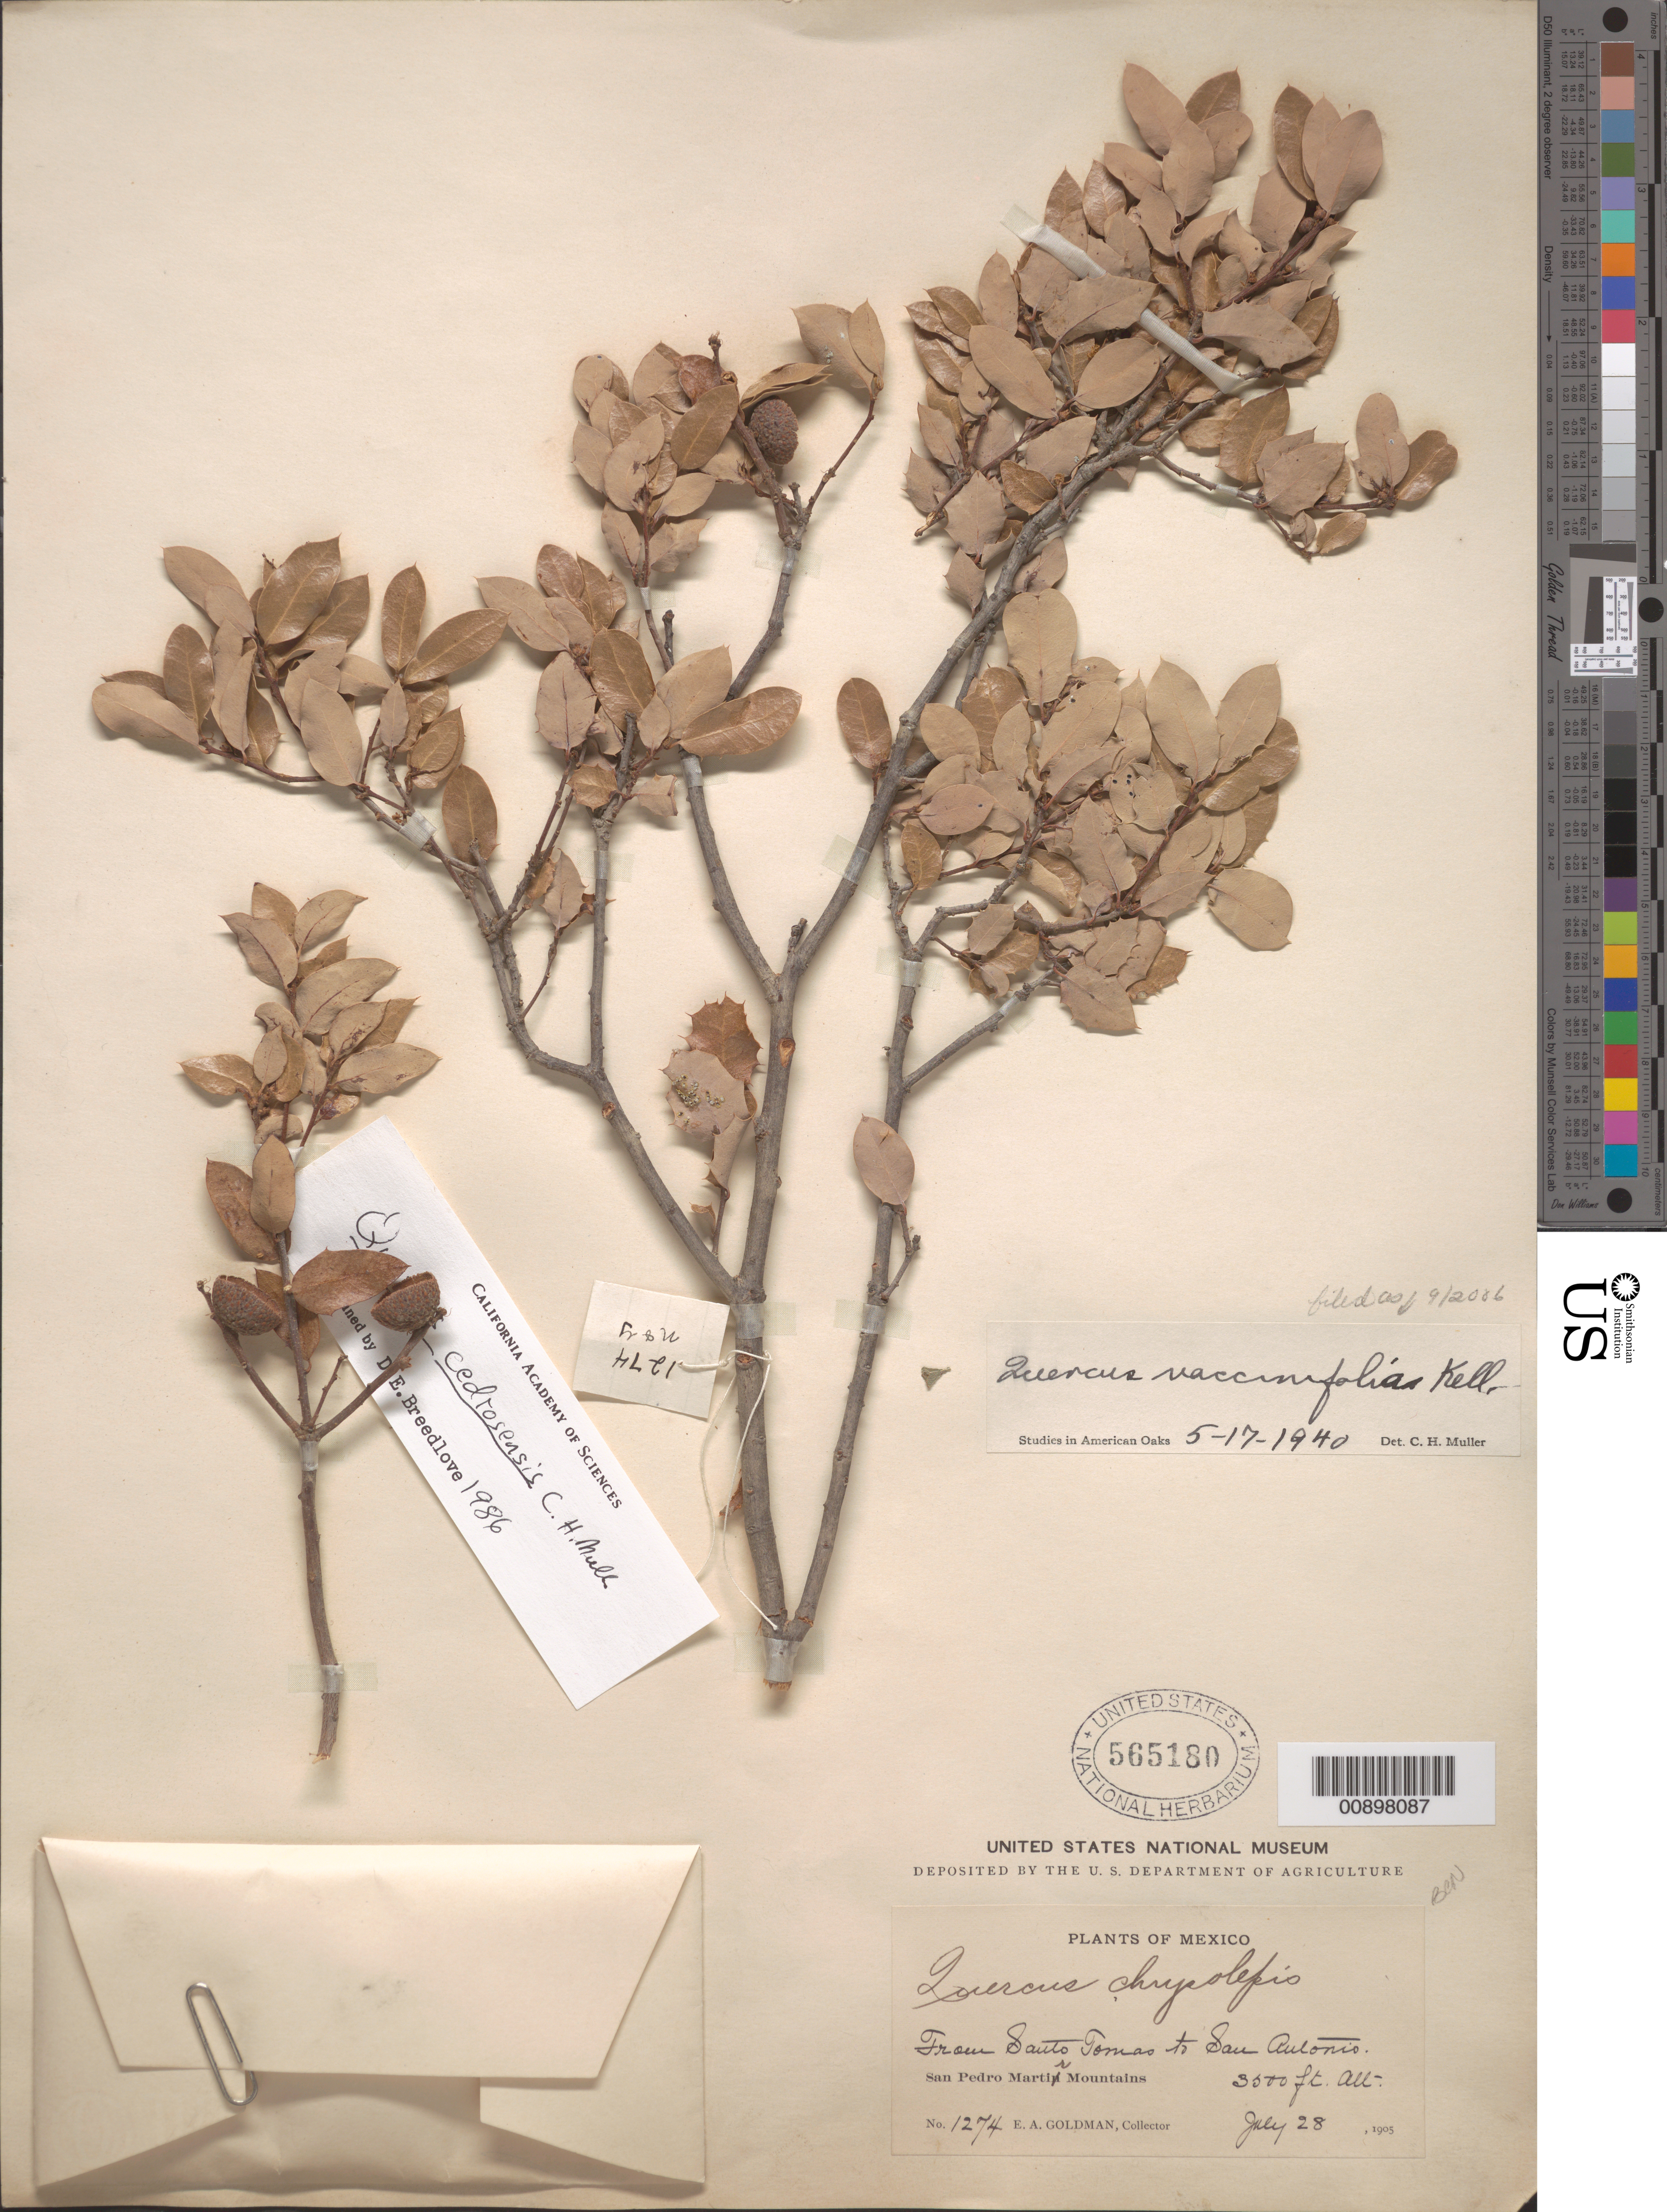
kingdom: Plantae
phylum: Tracheophyta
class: Magnoliopsida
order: Fagales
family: Fagaceae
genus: Quercus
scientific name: Quercus vacciniifolia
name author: Kellogg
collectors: E. A. Goldman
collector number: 1274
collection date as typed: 28 Jul 1905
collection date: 1905-07-28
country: Mexico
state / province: Baja California Norte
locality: From Santo Tomas to San Antonio. San Pedro Martir Mountains.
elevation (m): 1067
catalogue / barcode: US 565180